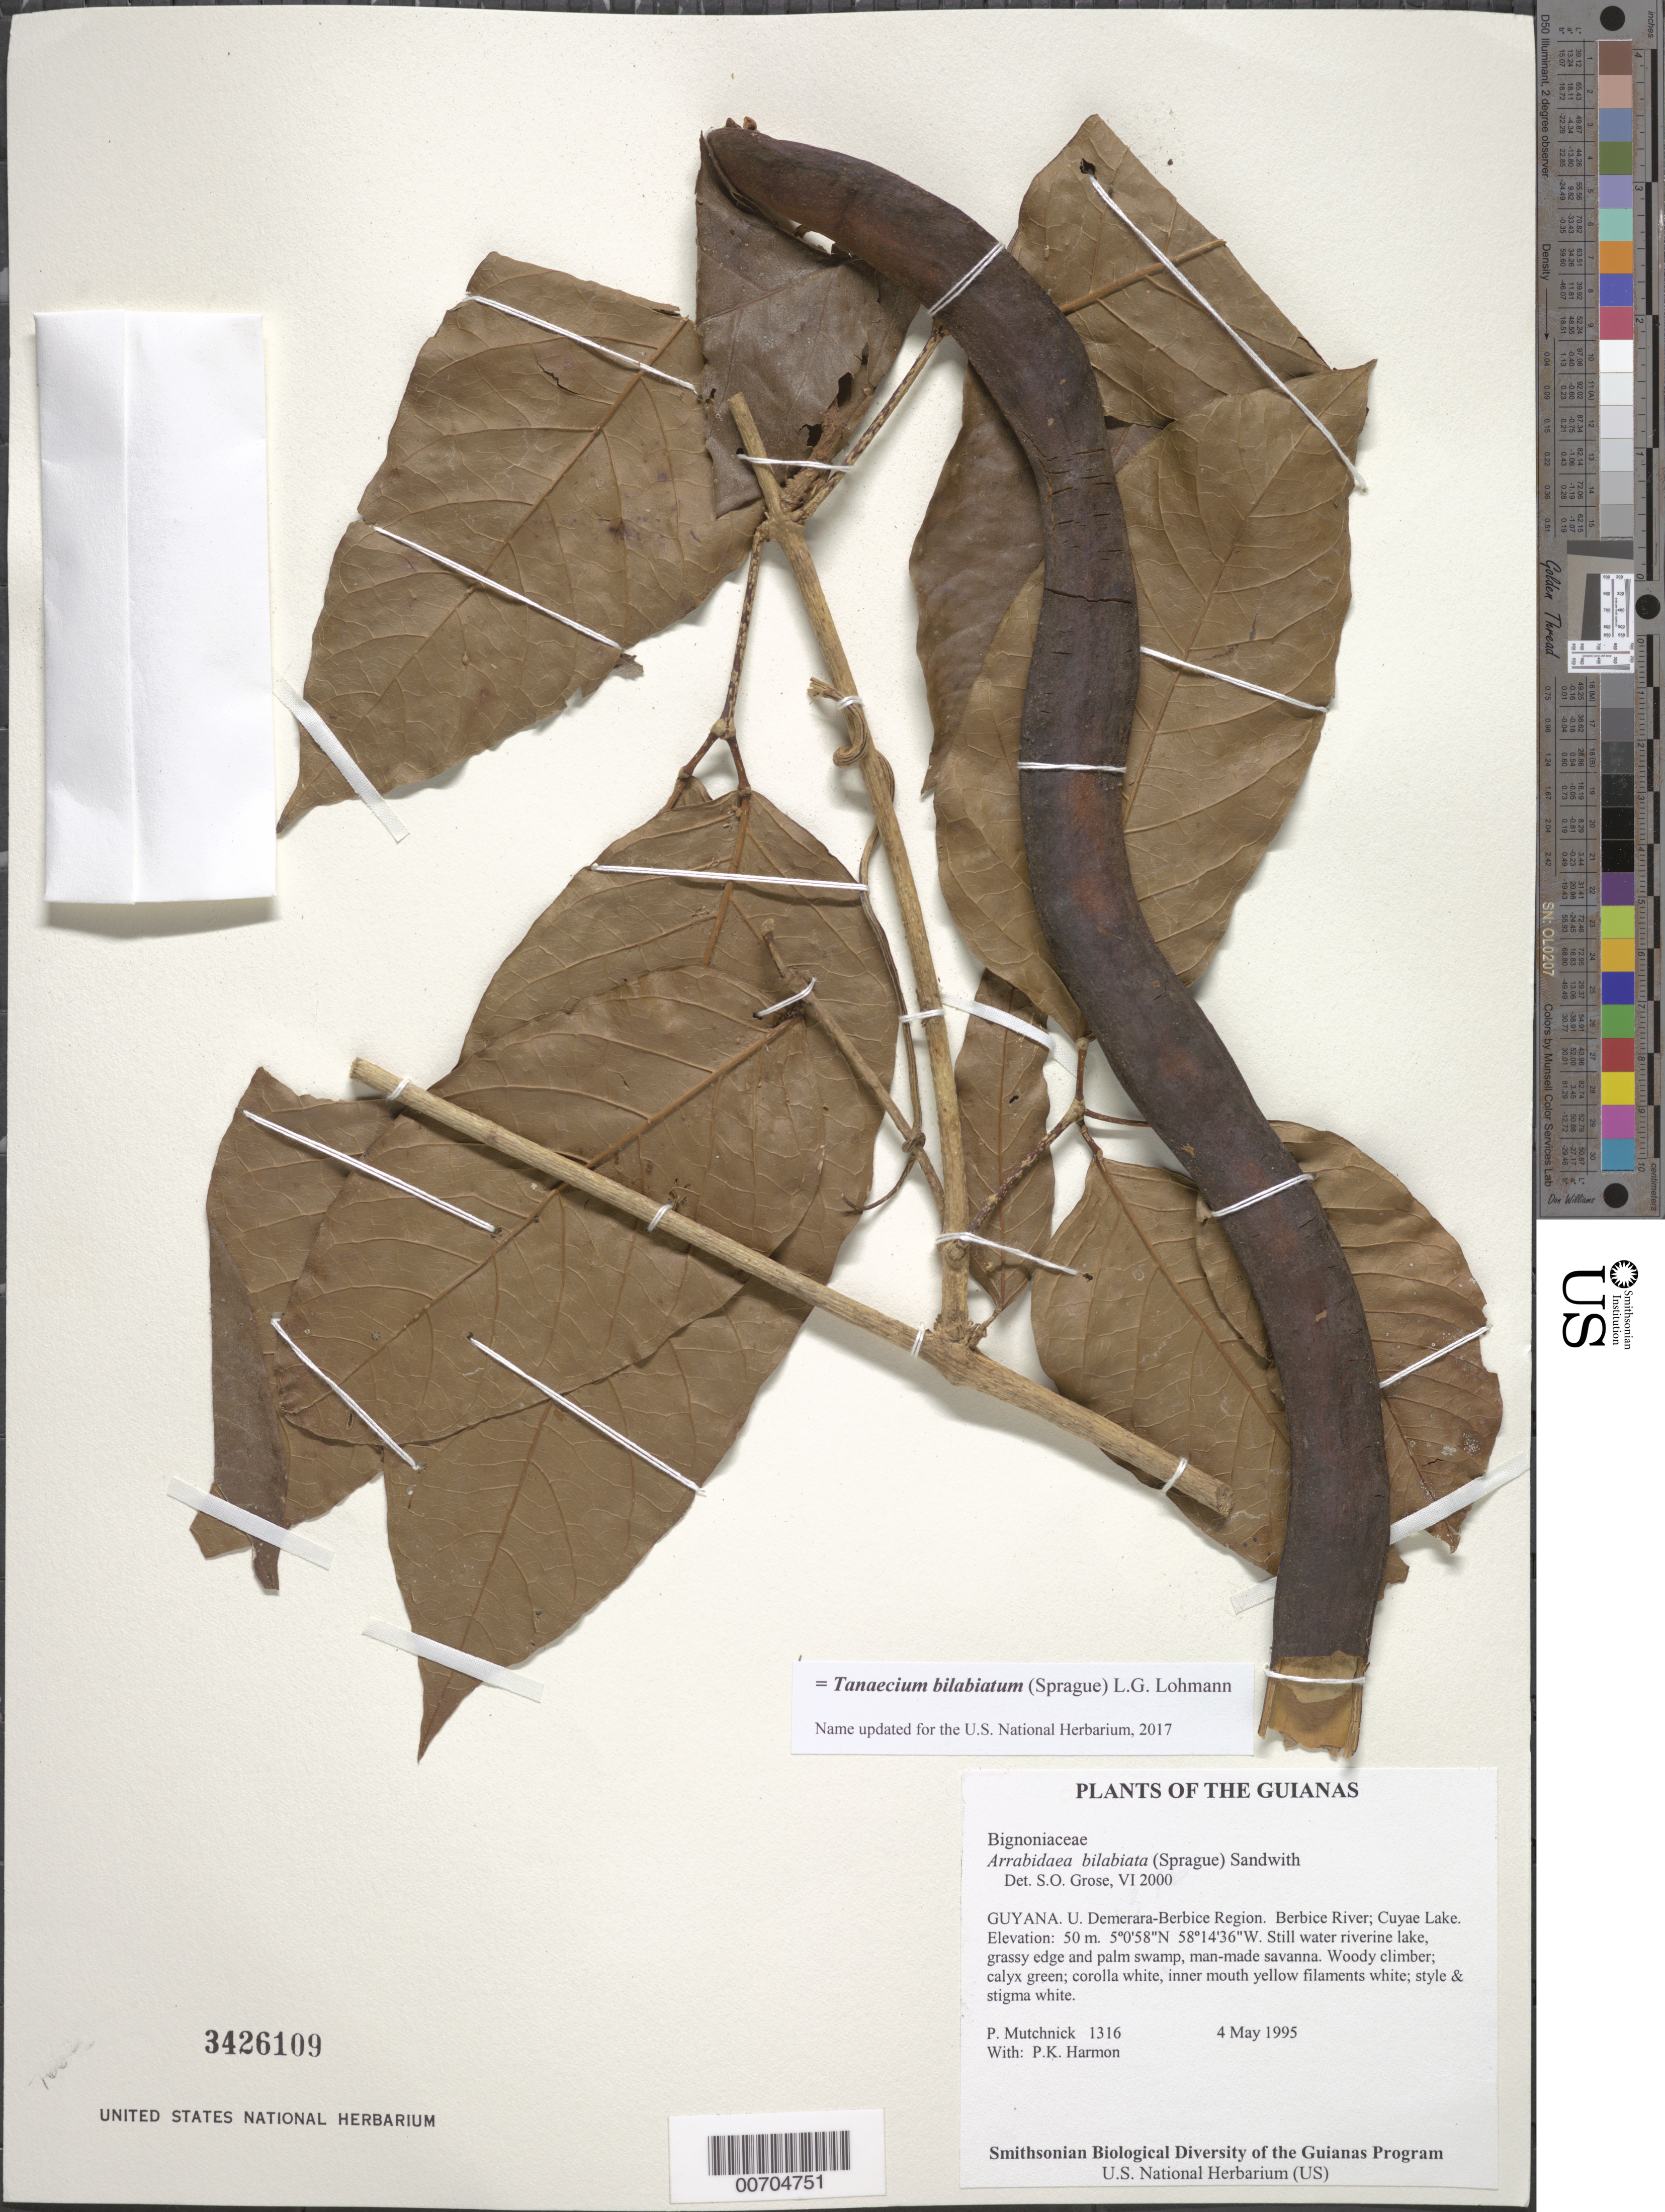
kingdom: Plantae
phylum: Tracheophyta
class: Magnoliopsida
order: Lamiales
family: Bignoniaceae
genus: Tanaecium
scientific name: Tanaecium bilabiatum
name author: (Sprague) L.G. Lohmann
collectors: P. Mutchnick & P. Harmon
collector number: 1316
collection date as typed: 4 May 1995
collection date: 1995-05-04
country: Guyana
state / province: U. Demerara-Berbice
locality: Berbice River; Cuyae Lake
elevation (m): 50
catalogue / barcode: US 3426109